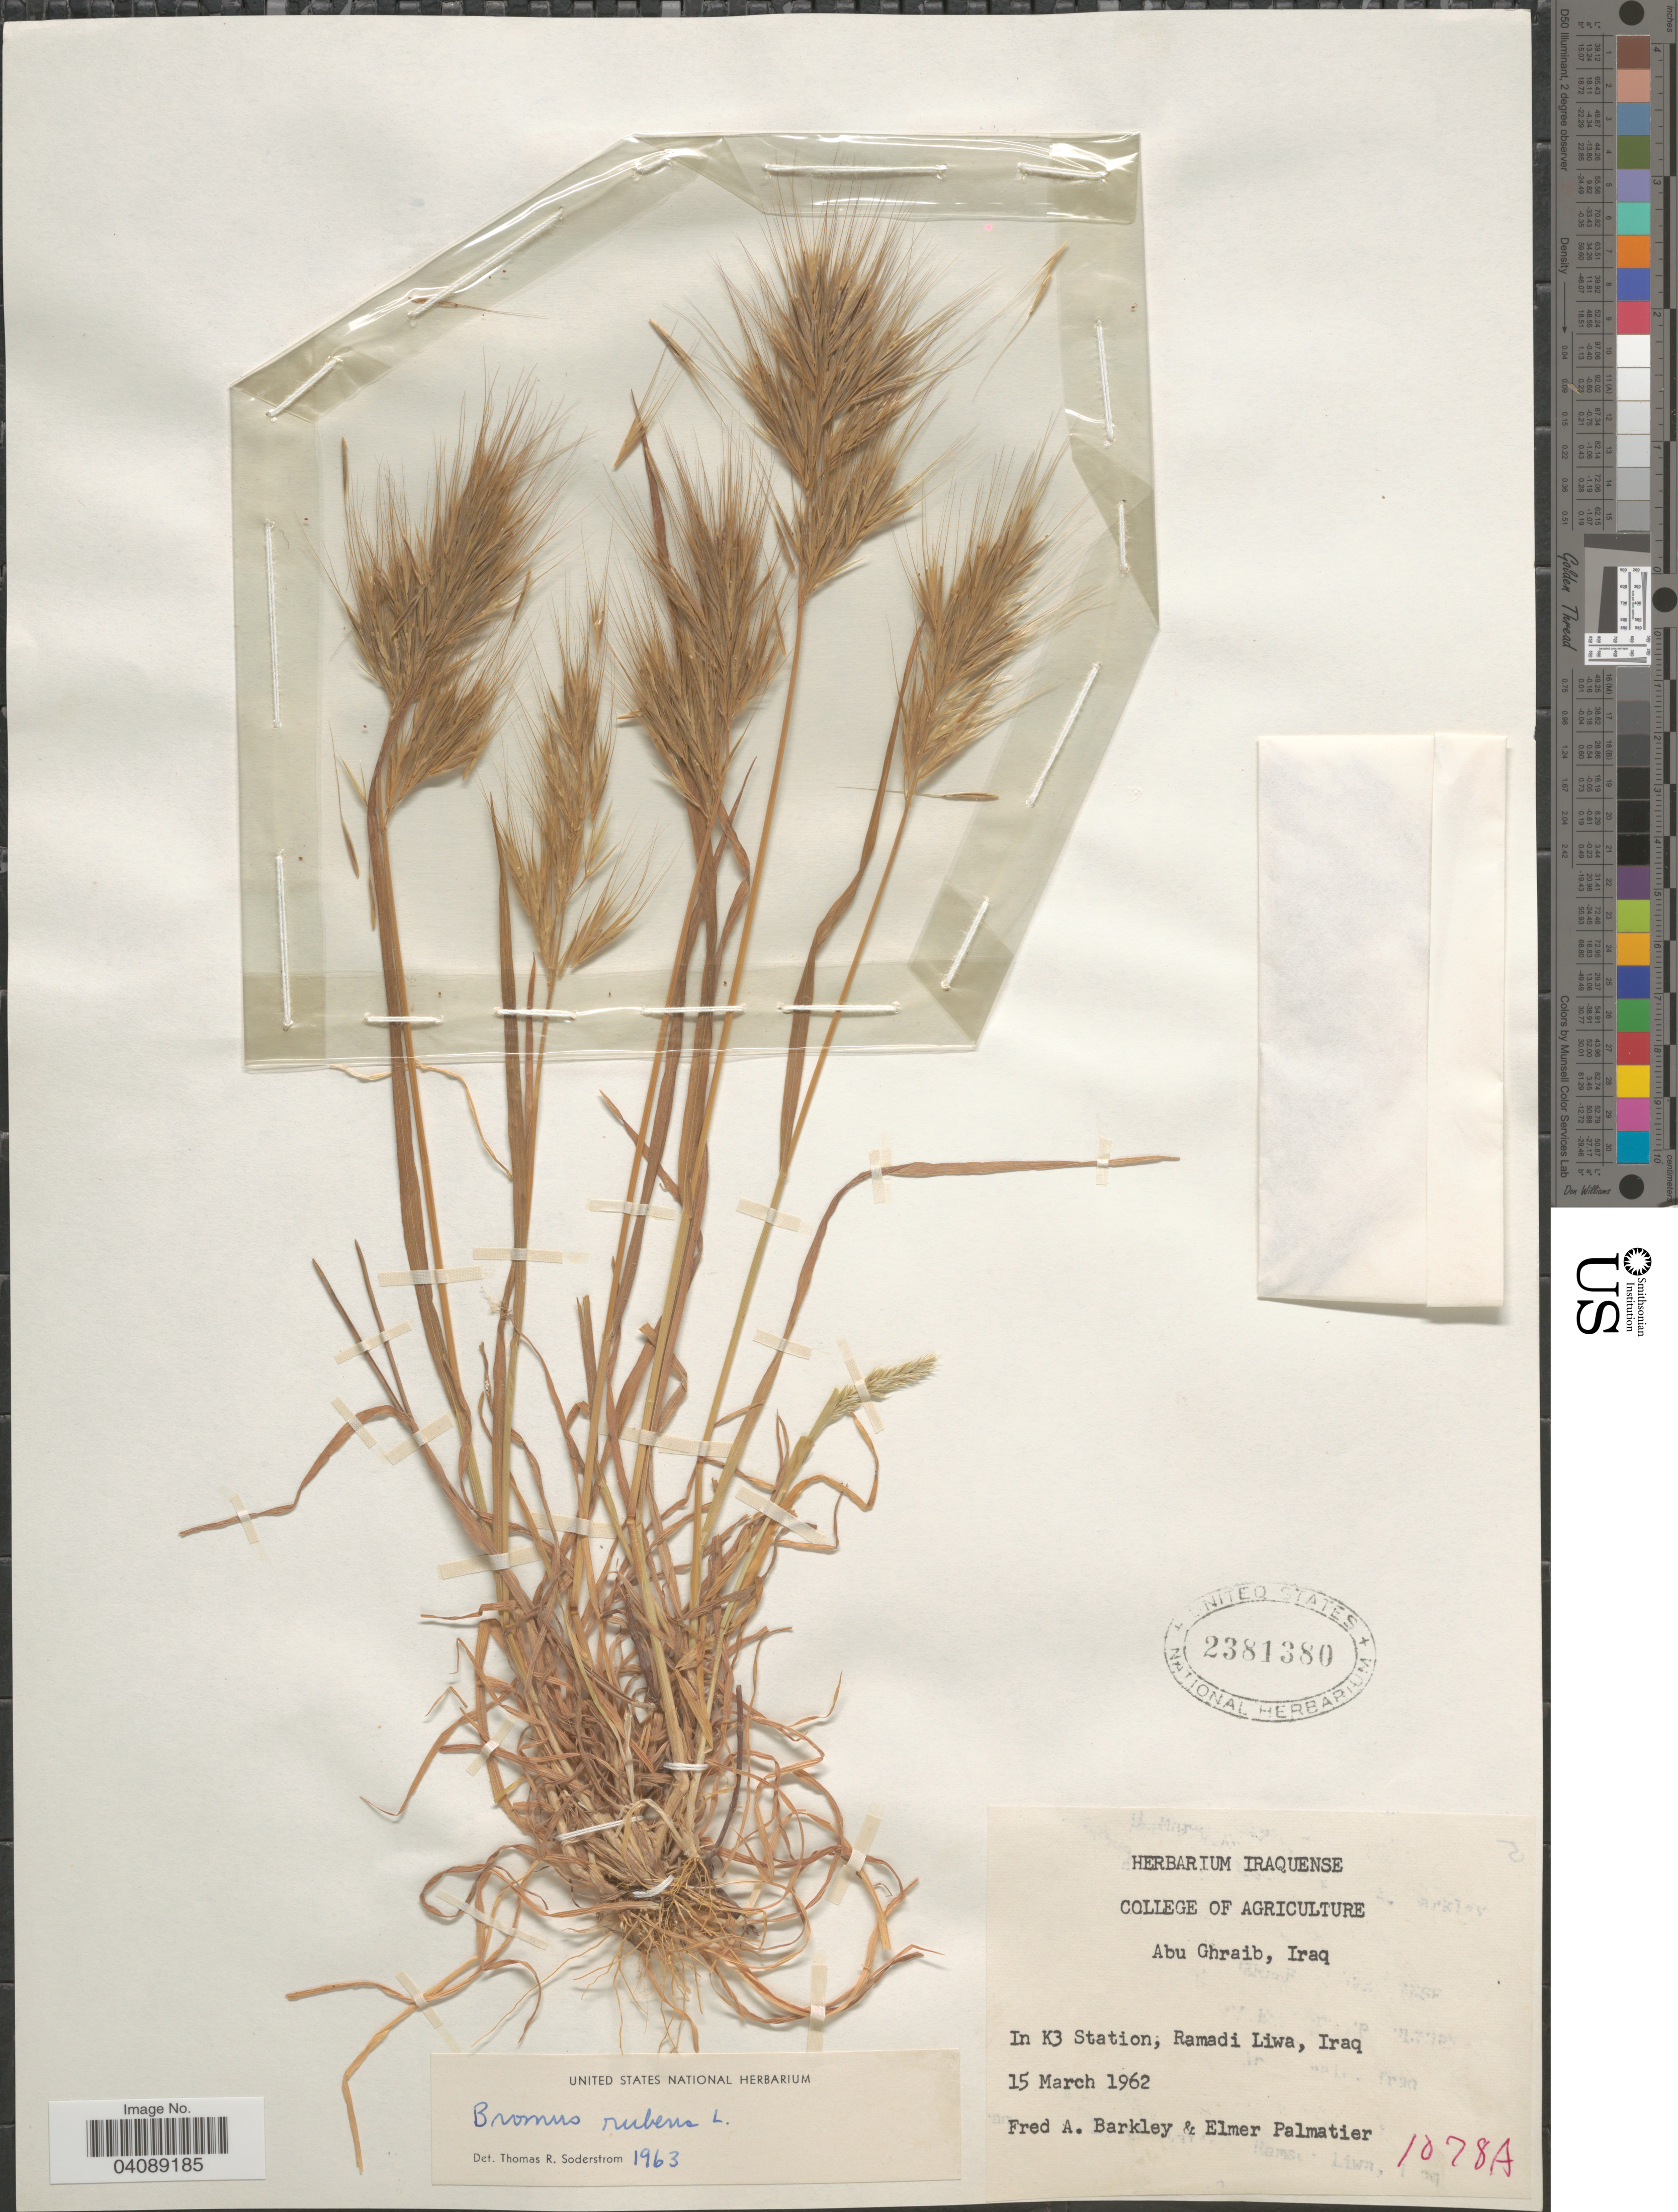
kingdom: Plantae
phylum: Tracheophyta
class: Liliopsida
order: Poales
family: Poaceae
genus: Bromus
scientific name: Bromus rubens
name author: L.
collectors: F. A. Barkley & E. Palmatier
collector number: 1078A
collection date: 1962-03-15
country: Iraq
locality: Abu Ghraib. In K3 Station, Ramadi Liwa.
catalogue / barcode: US 2381380